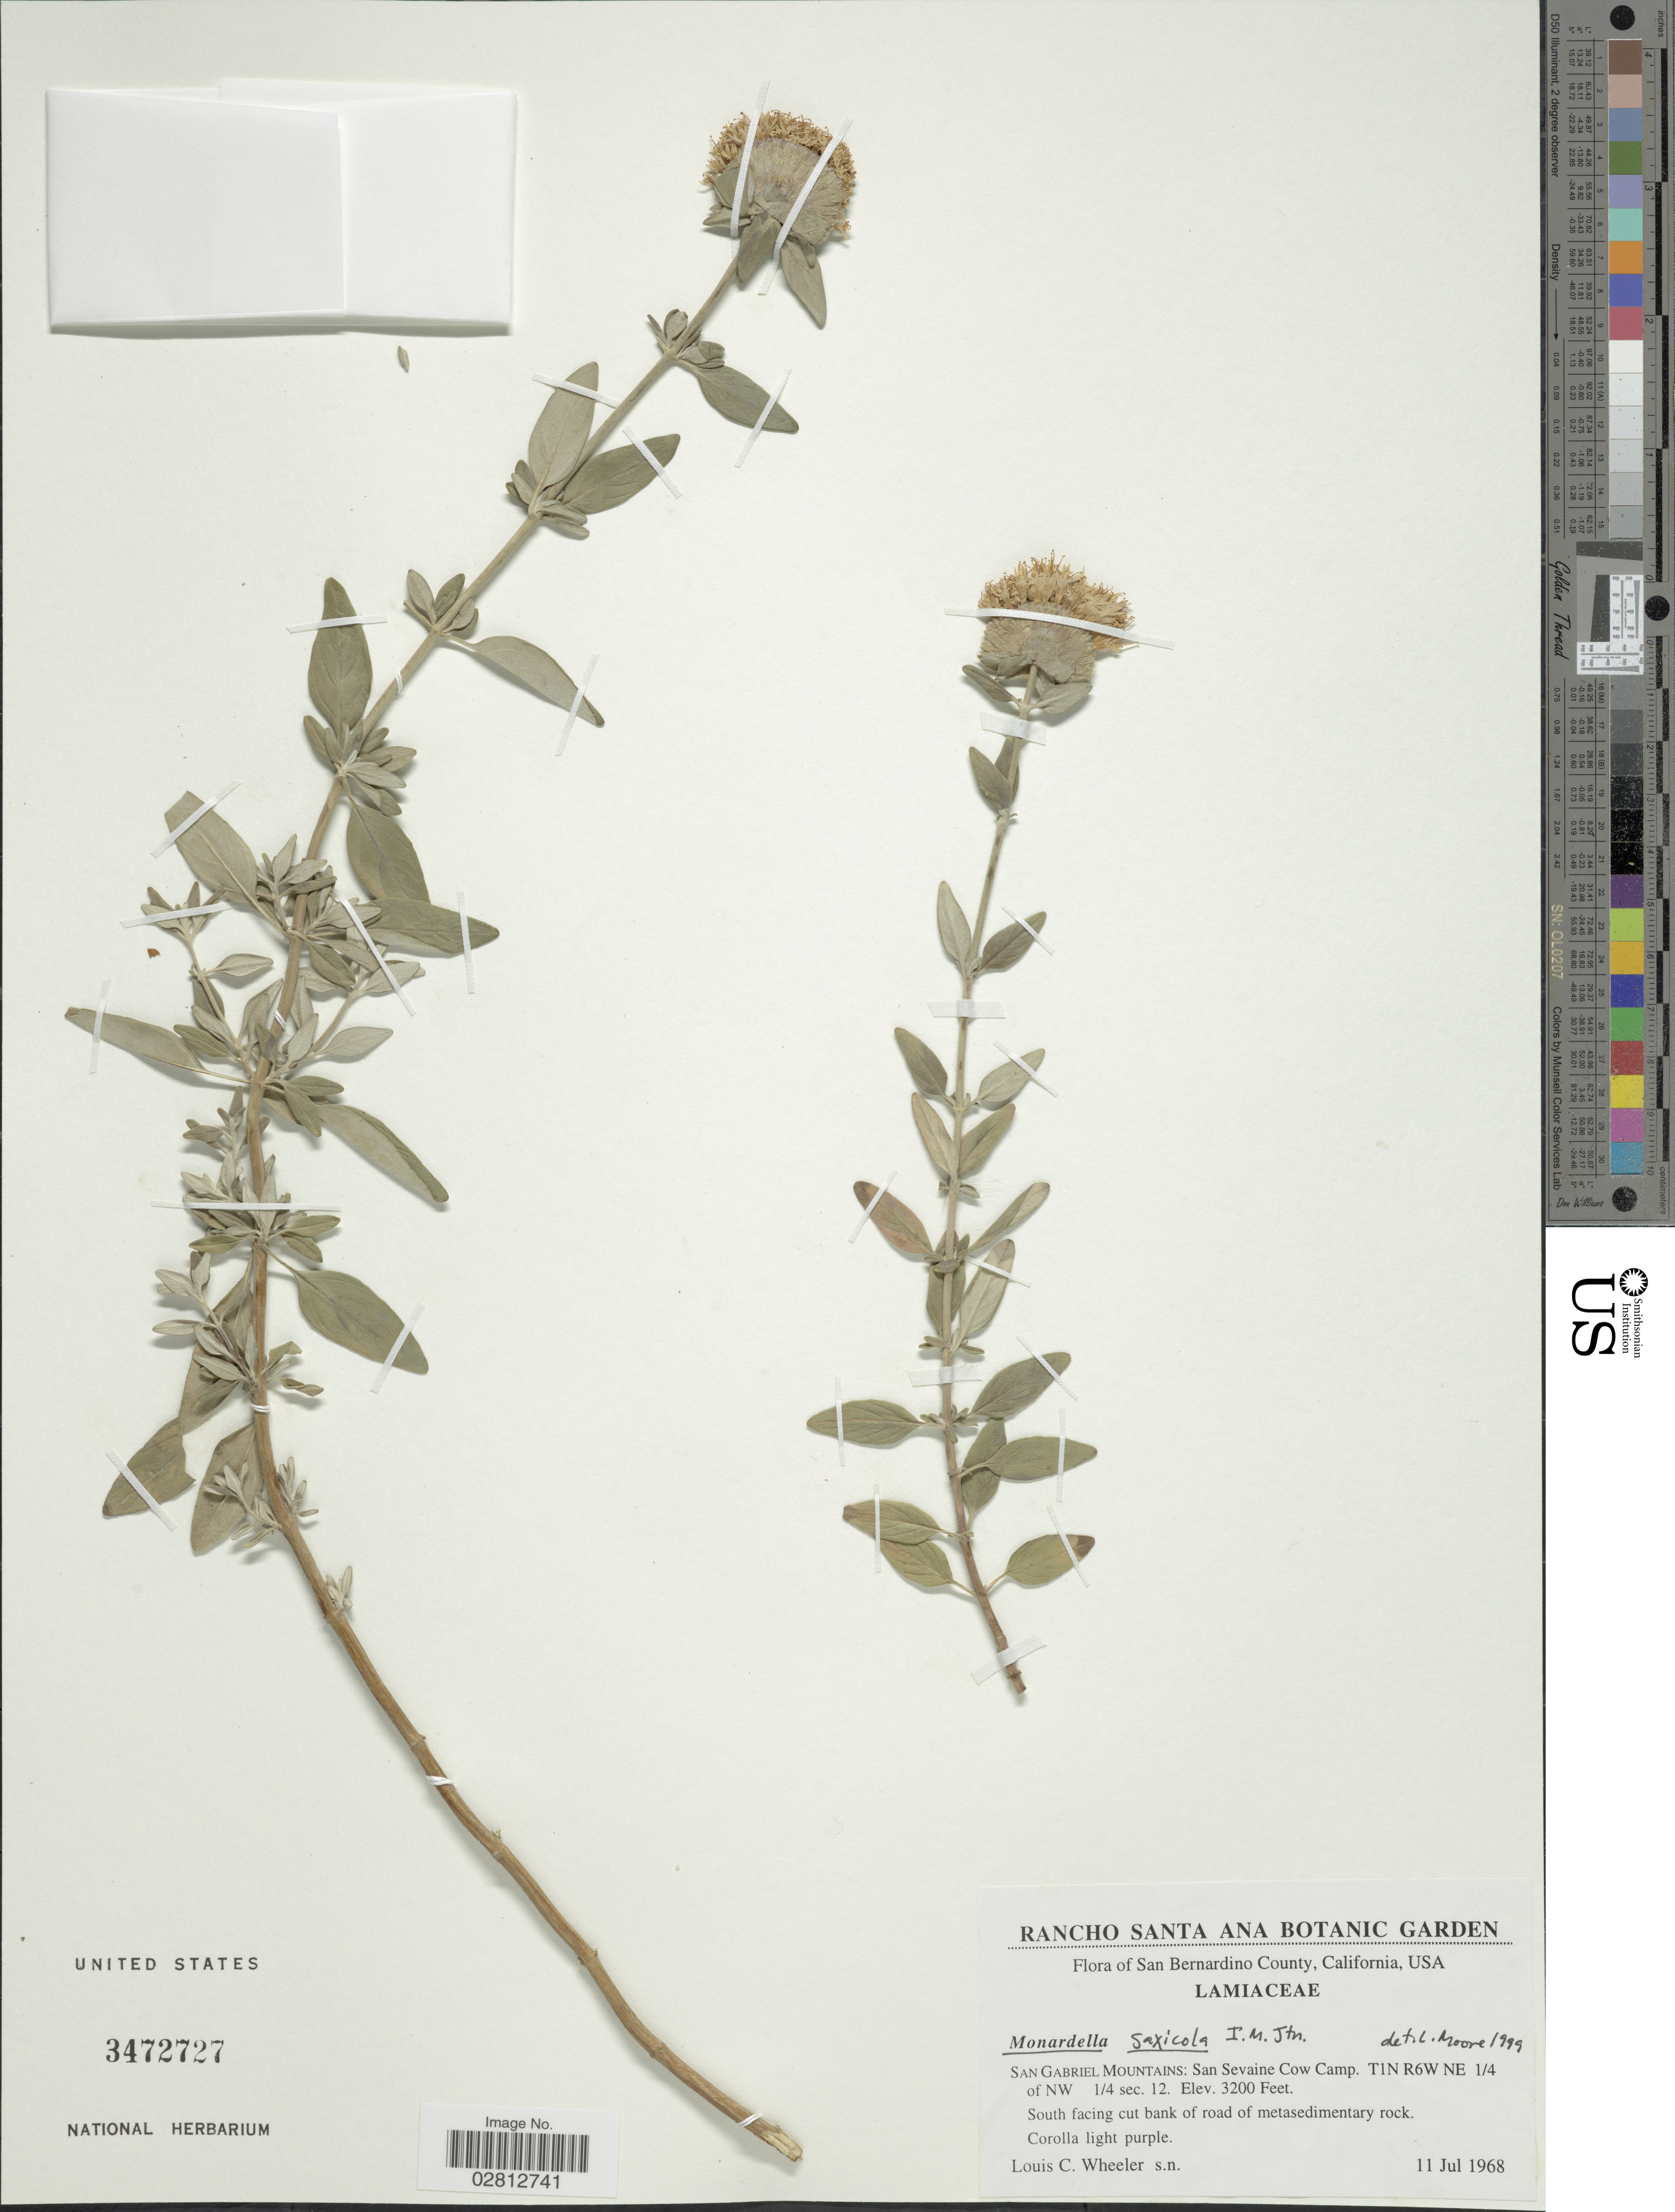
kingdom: Plantae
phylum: Tracheophyta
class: Magnoliopsida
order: Lamiales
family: Lamiaceae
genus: Monardella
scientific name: Monardella saxicola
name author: I.M. Johnst.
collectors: L. C. Wheeler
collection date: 1968-07-11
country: United States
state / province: California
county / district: San Bernardino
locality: San Bernardino County, USA, San Gabriel Mountains: San Sevaine Cow Camp, T1N R6W NE 1/4 of NW 1/4 sec. 12.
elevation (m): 975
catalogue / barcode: US 3472727